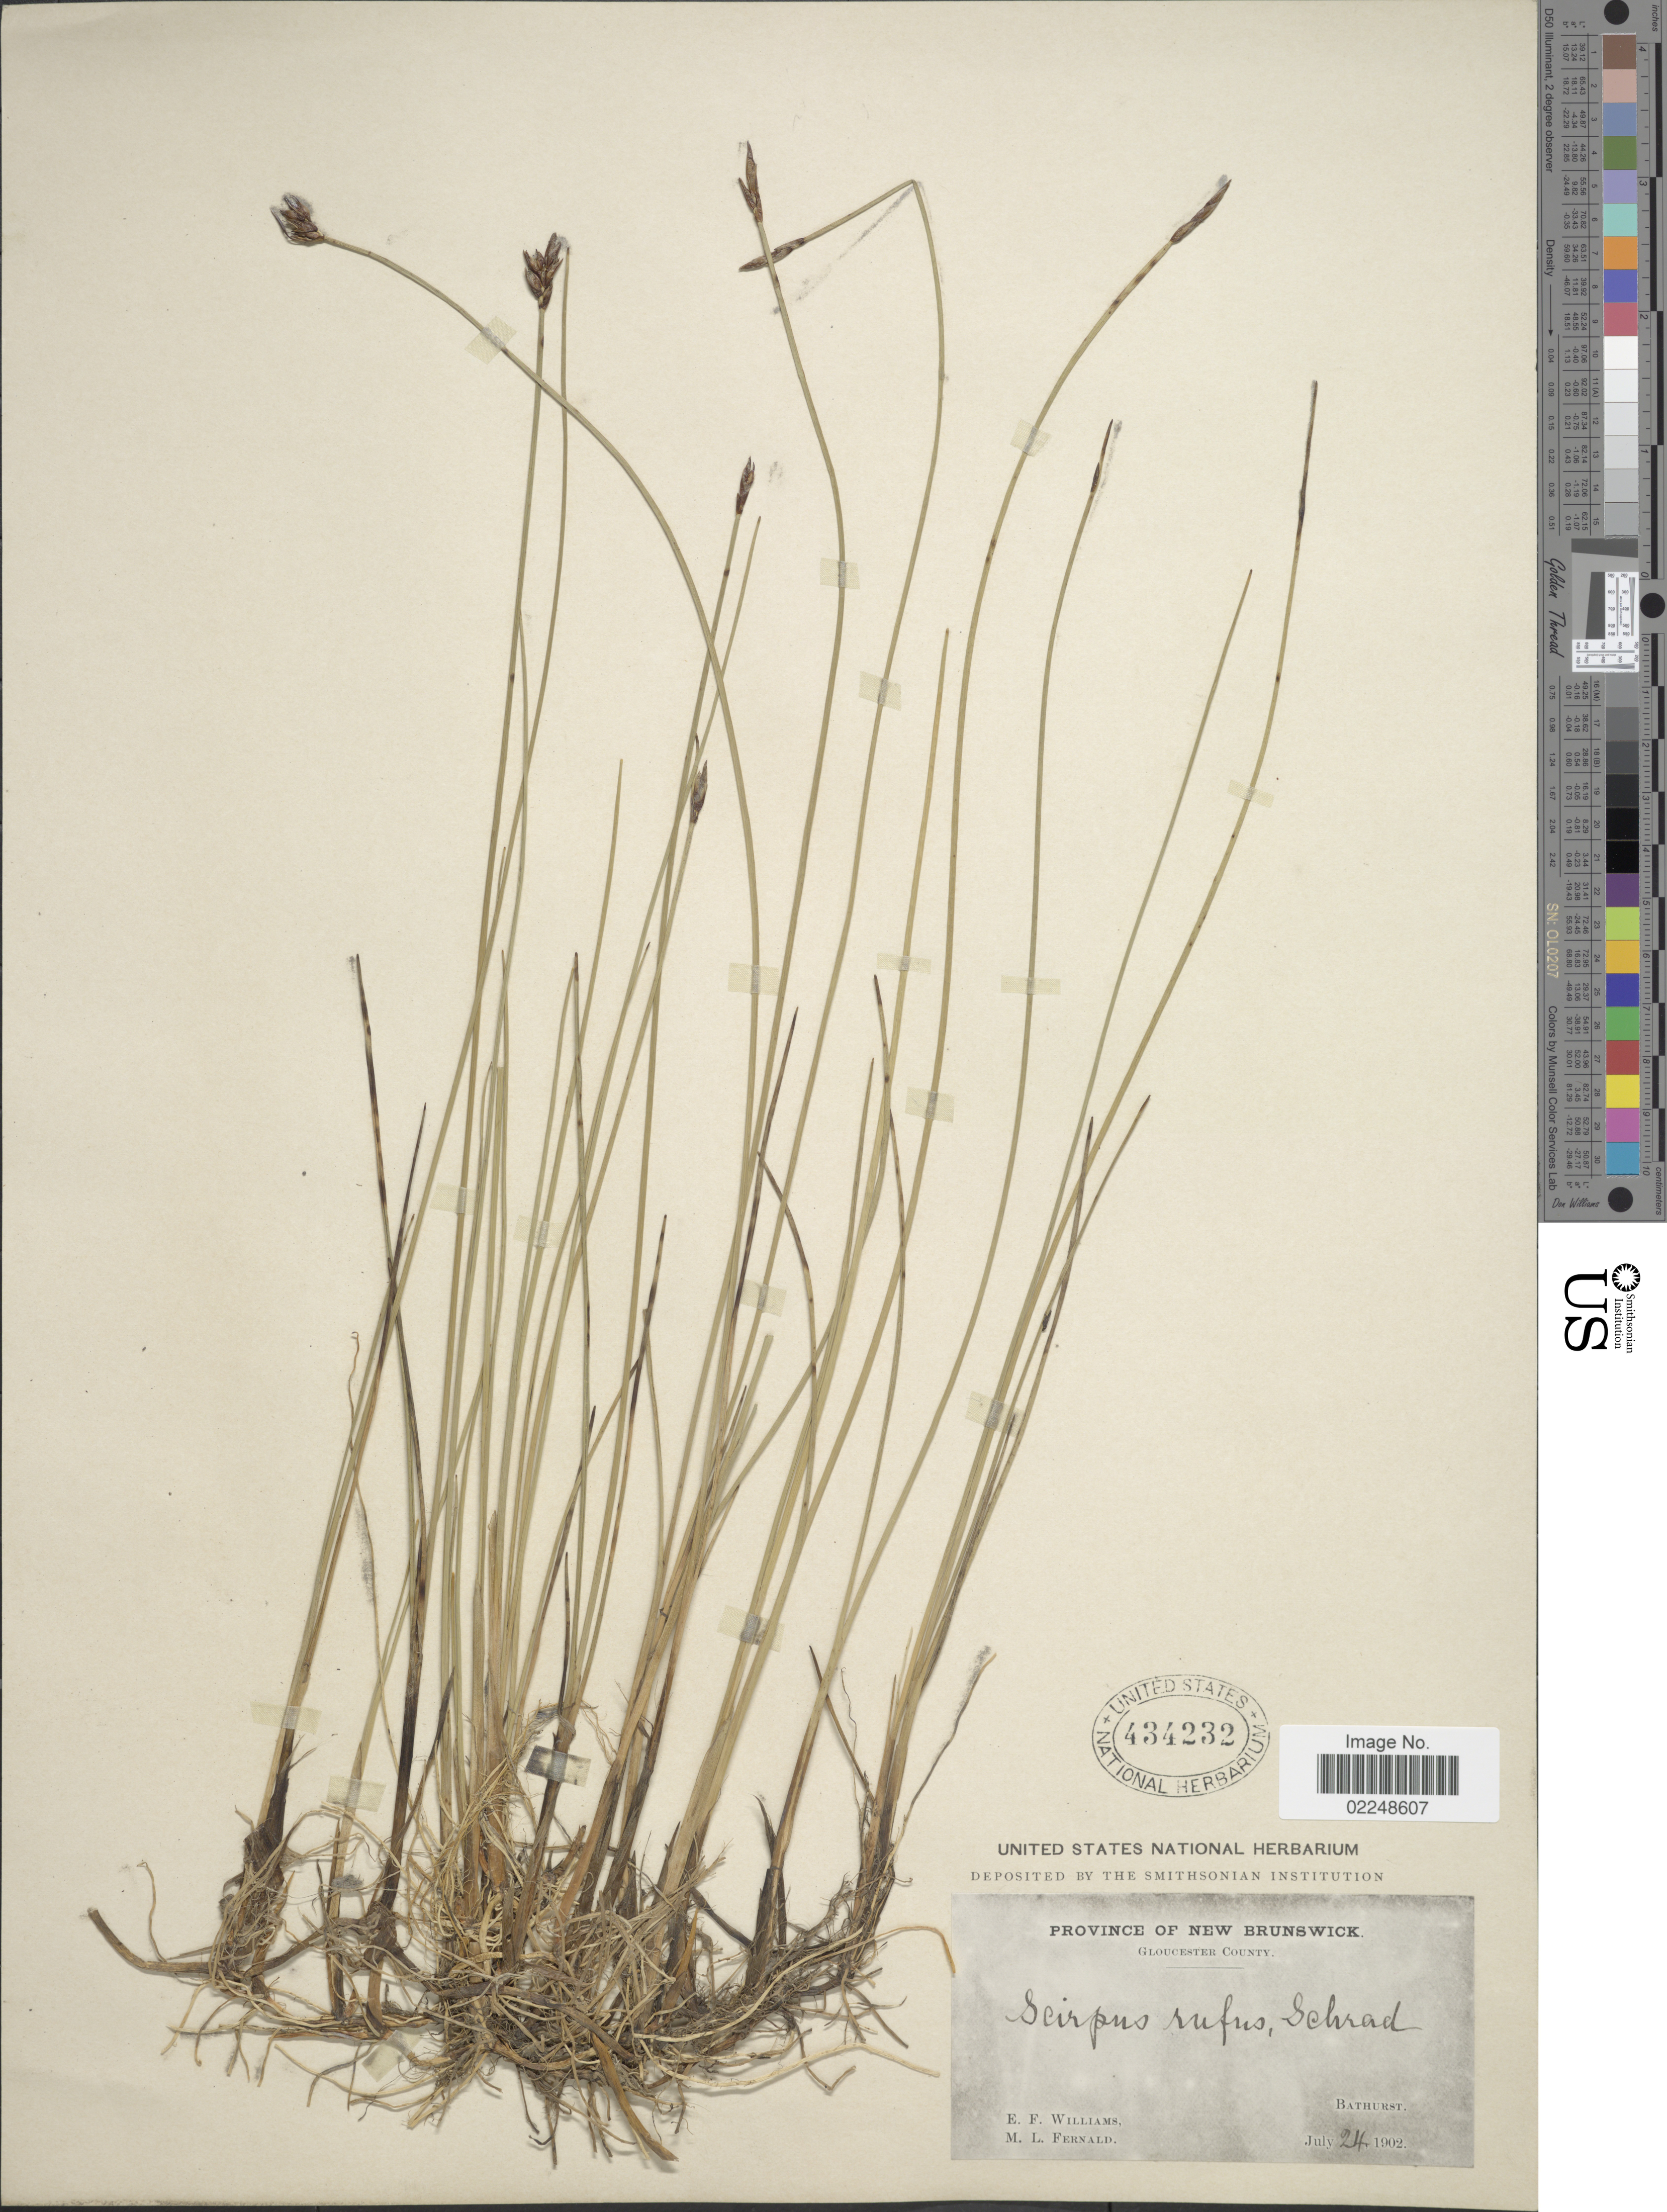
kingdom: Plantae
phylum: Tracheophyta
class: Liliopsida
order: Poales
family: Cyperaceae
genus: Blysmus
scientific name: Blysmus rufus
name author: (Huds.) Link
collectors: E. Williams & M. L. Fernald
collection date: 1902-07-24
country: Canada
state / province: New Brunswick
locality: Gloucester County, Bathurst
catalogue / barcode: US 434232